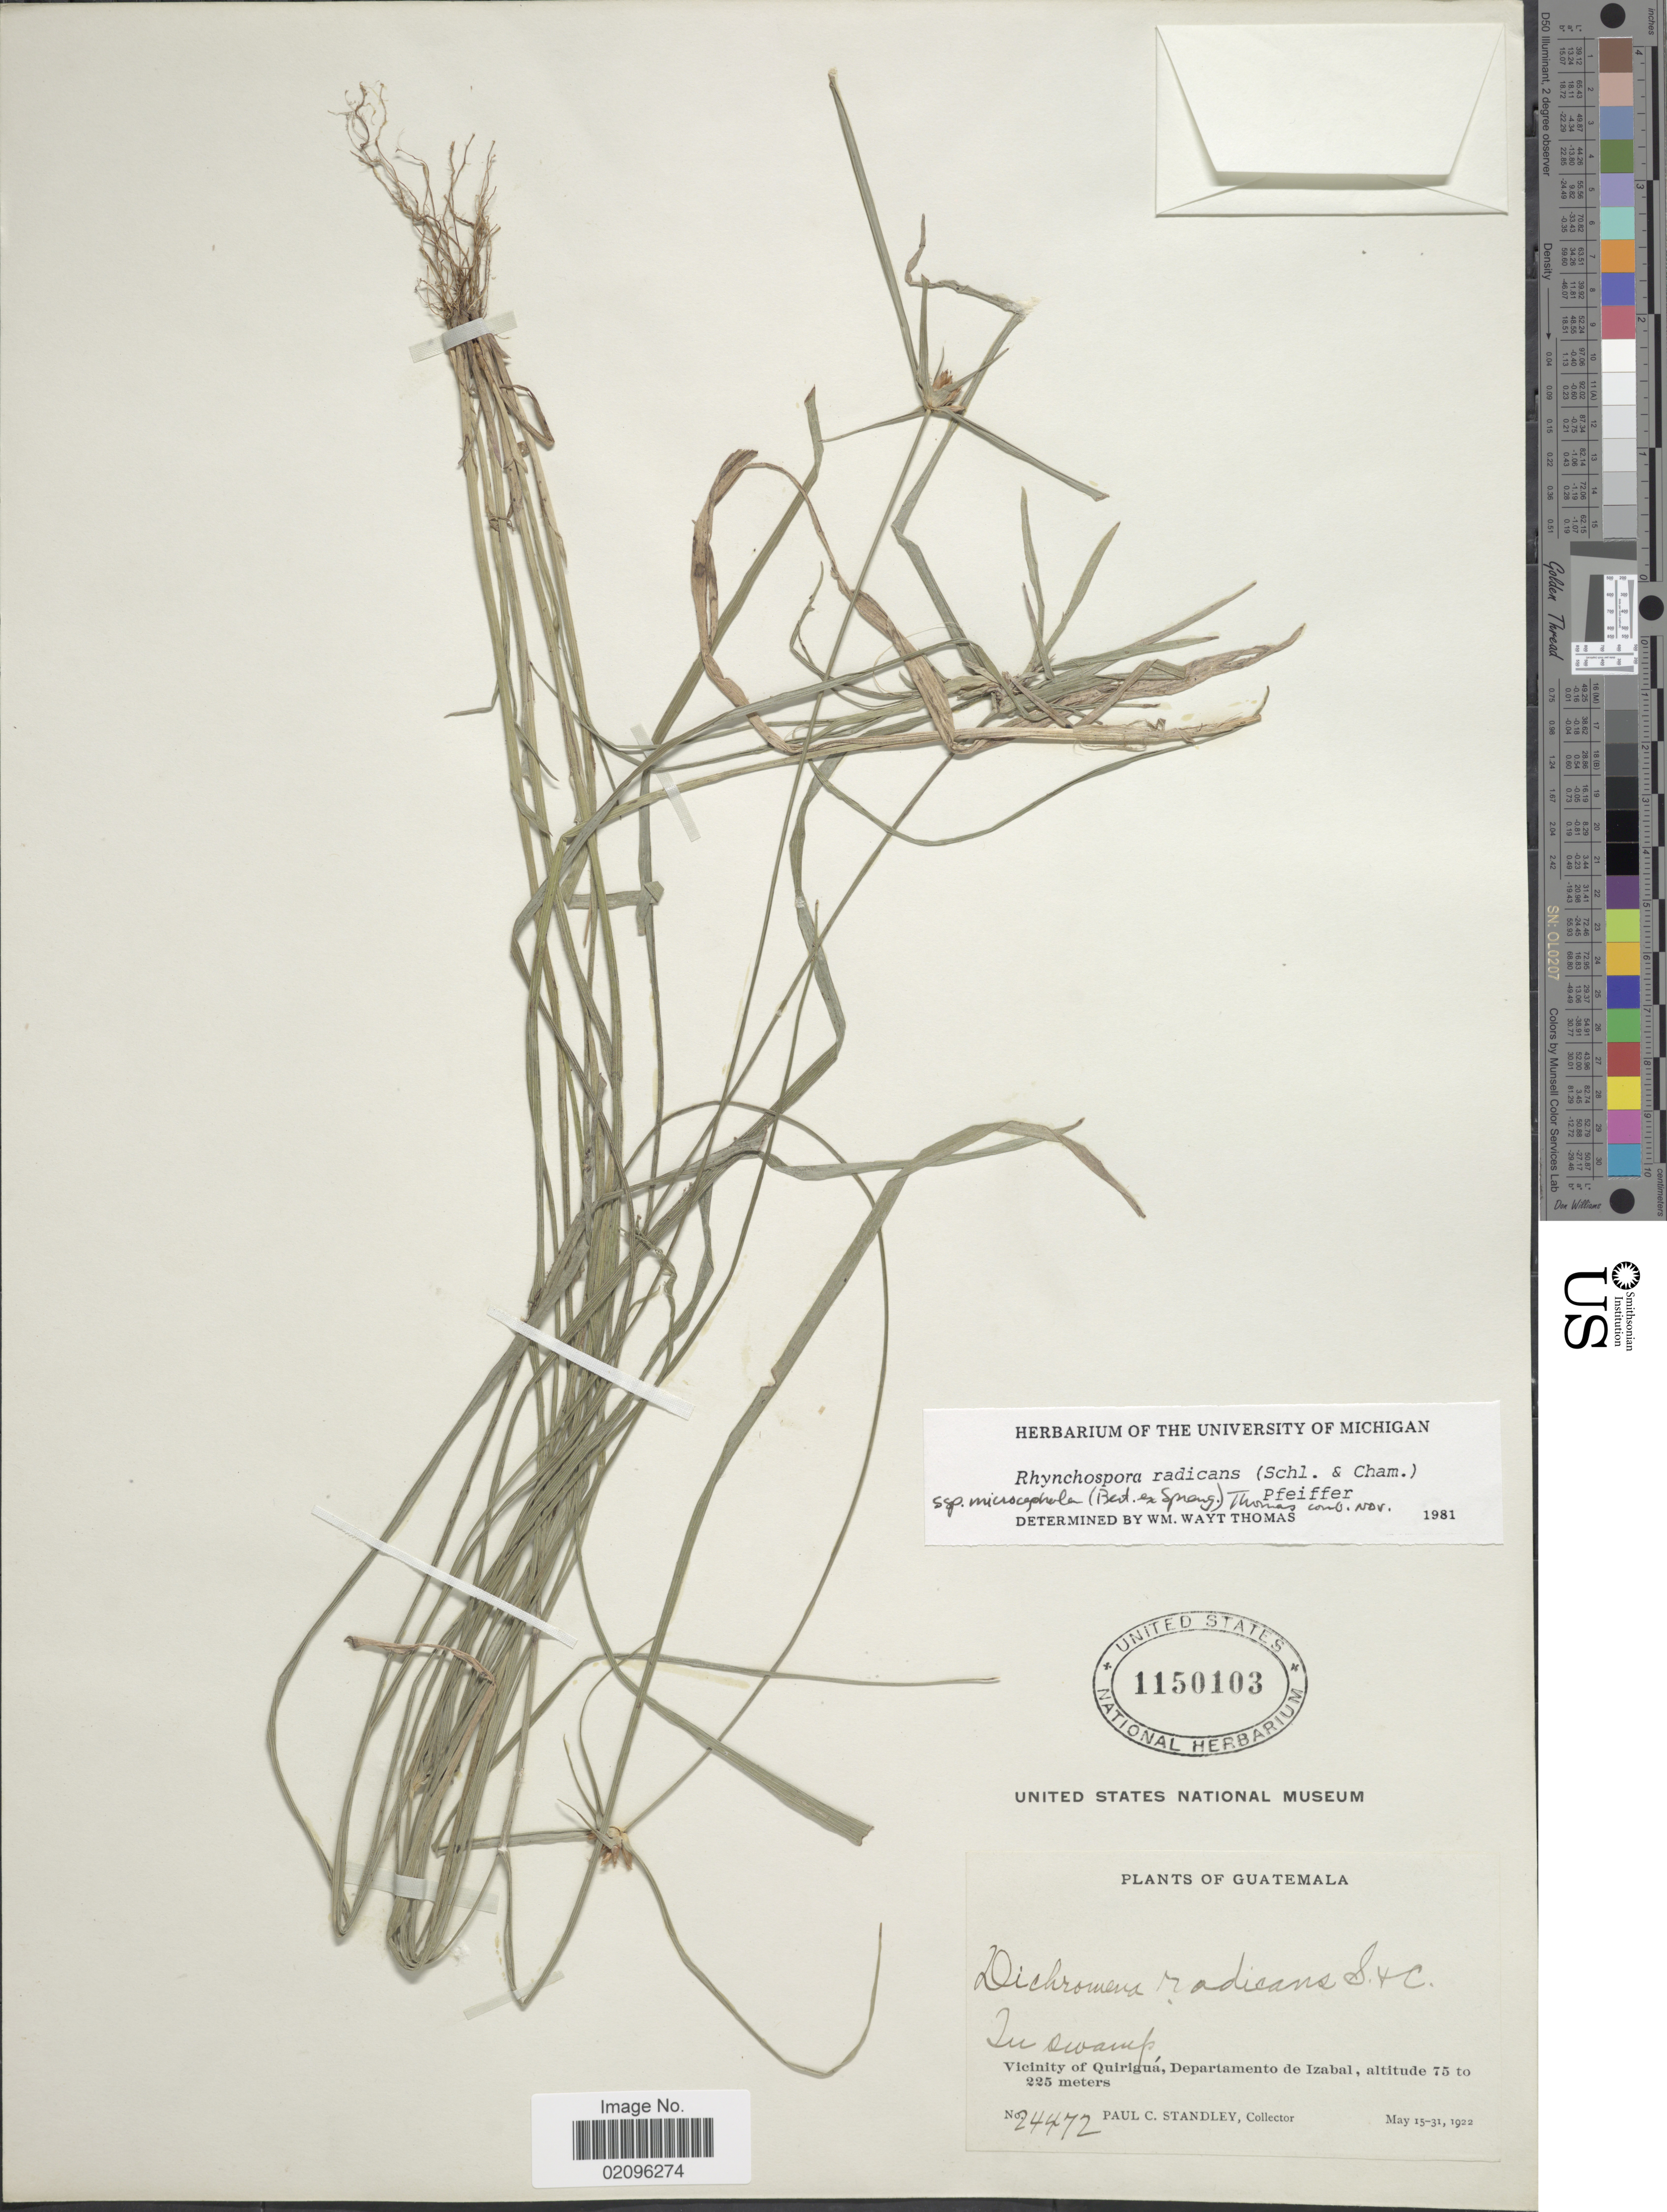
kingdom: Plantae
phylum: Tracheophyta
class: Liliopsida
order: Poales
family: Cyperaceae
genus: Rhynchospora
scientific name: Rhynchospora radicans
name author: (Schltdl. & Cham.) H. Pfeiff.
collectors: P. C. Standley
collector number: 24472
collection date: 1922-05-15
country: Guatemala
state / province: Izabal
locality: In swamp. Vicinity of Quiringa, Departamento de Izabal.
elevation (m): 75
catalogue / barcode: US 1150103